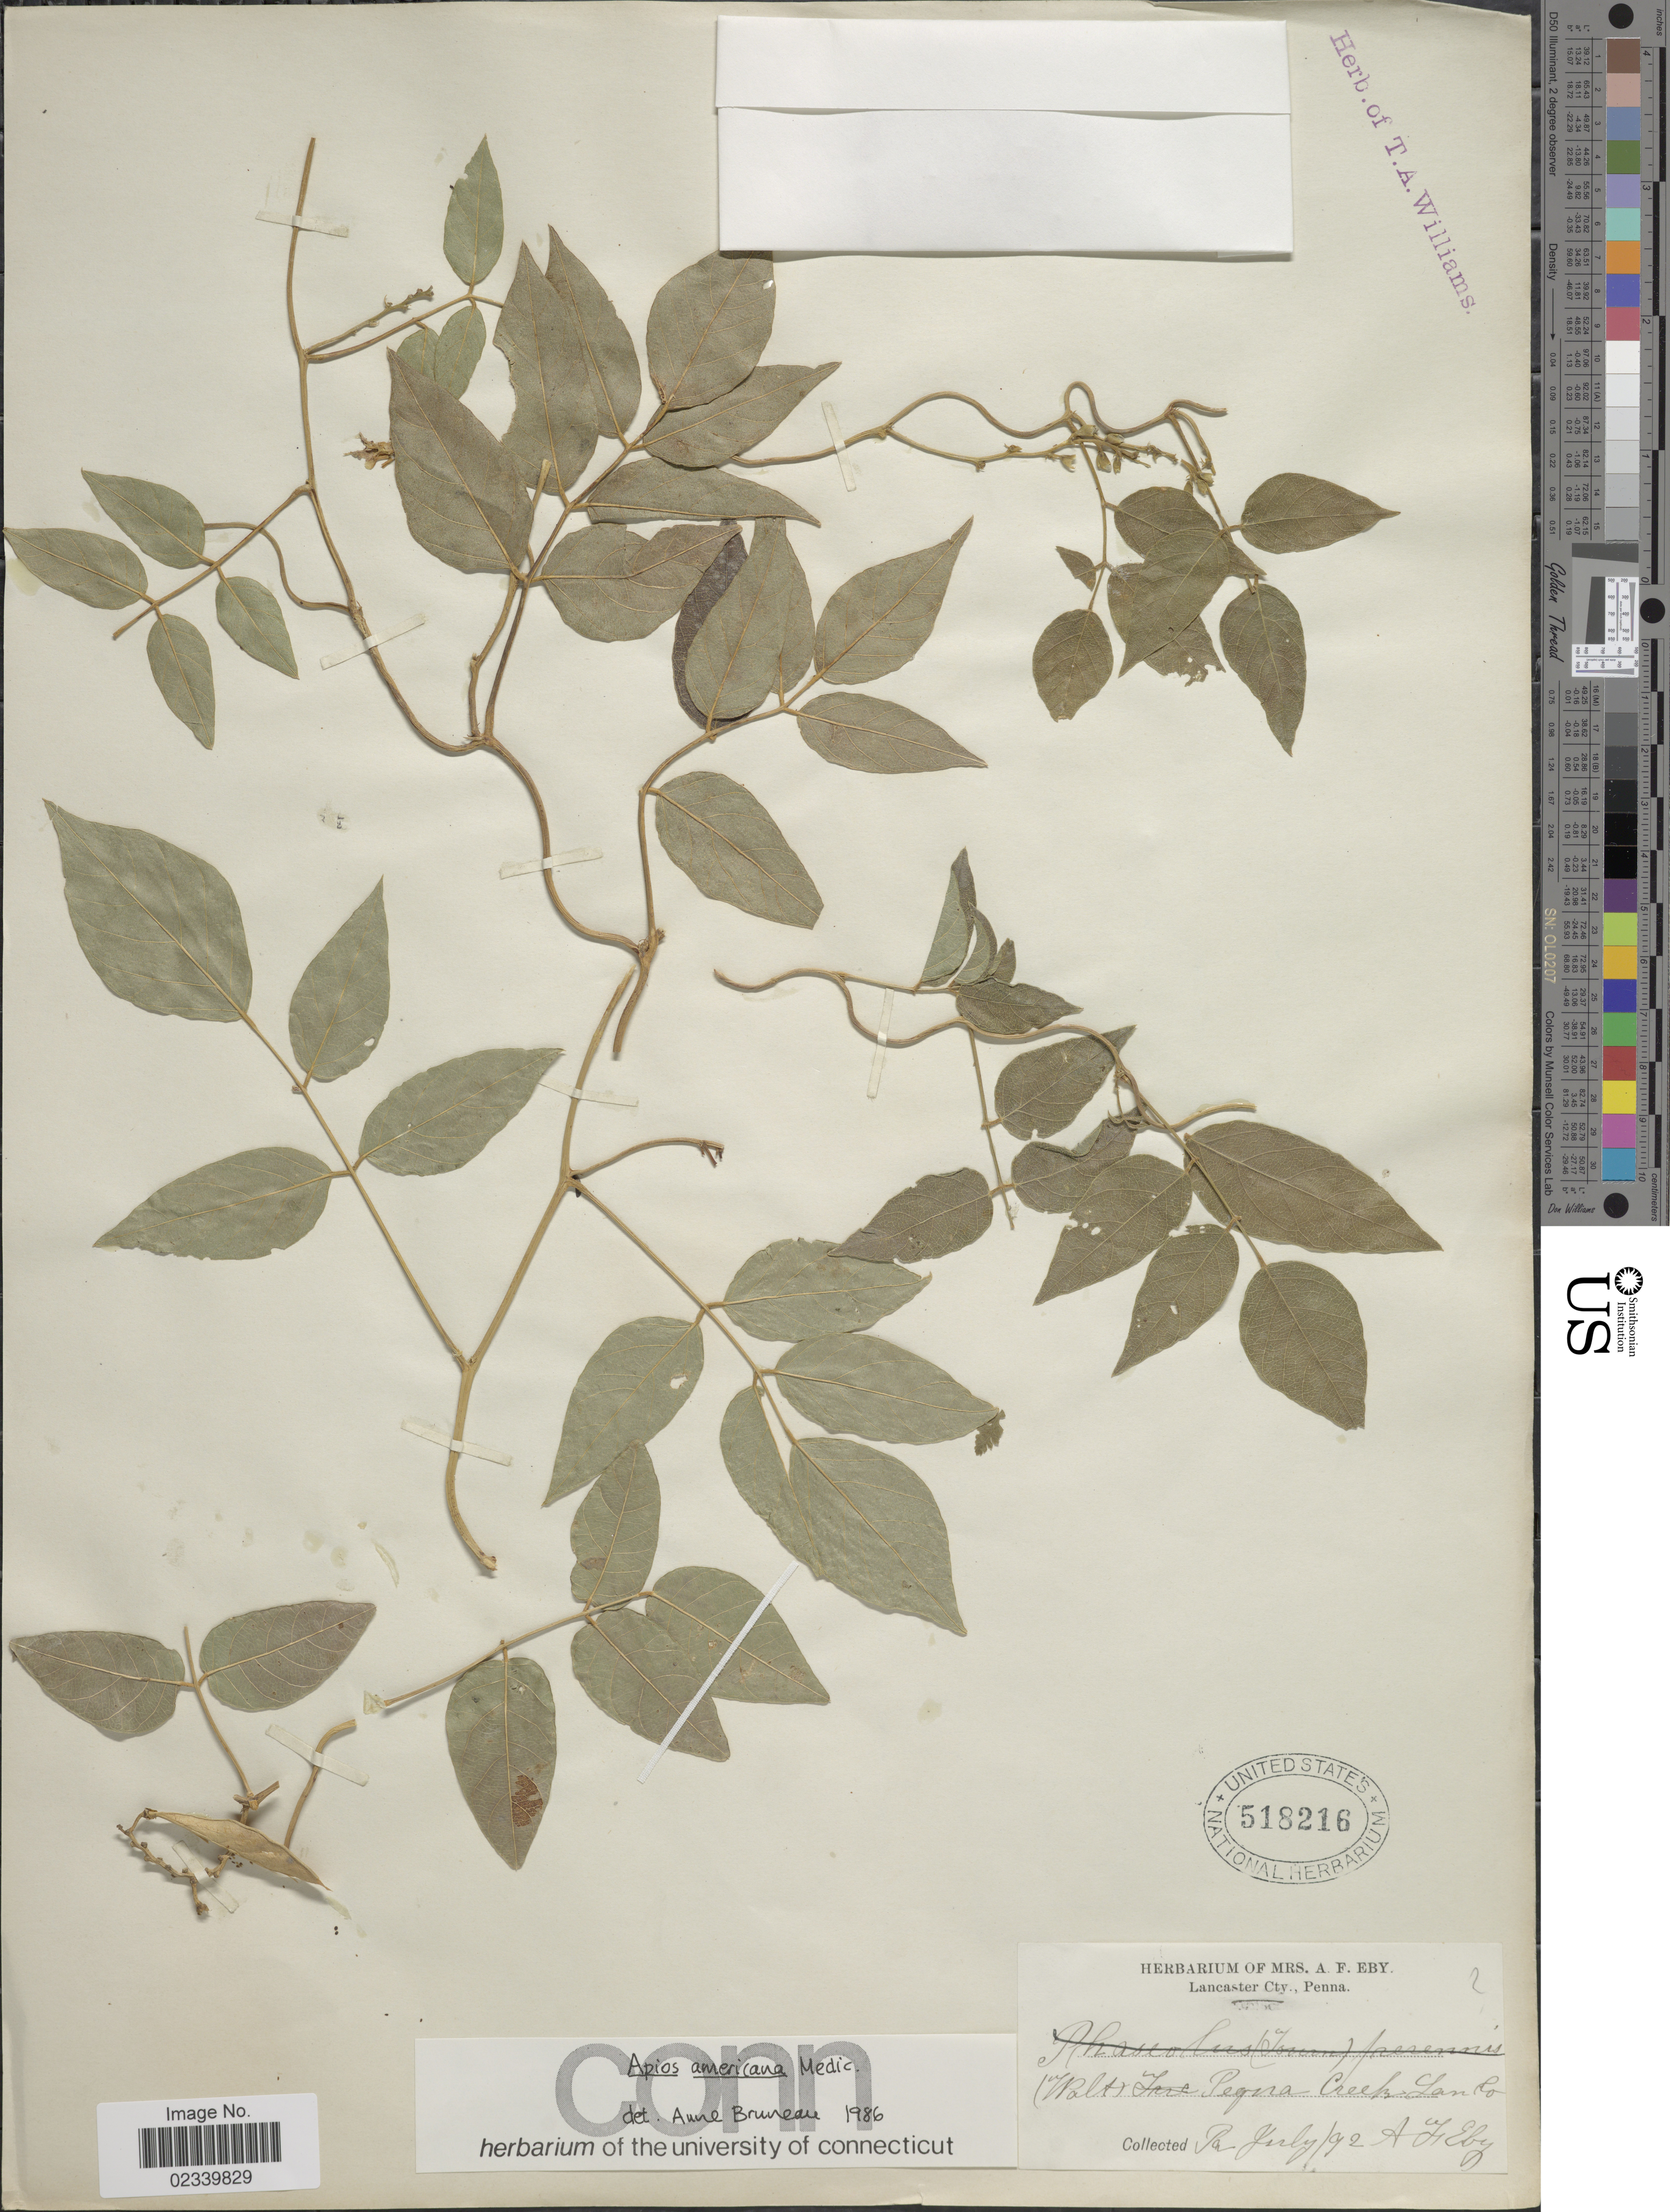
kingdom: Plantae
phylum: Tracheophyta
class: Magnoliopsida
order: Fabales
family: Fabaceae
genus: Apios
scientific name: Apios americana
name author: Medik.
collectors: A. F. Eby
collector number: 2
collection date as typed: Transcribed d/m/y: /7/92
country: United States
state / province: Pennsylvania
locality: Pa. (Walt) Pegna Creek Lan Co.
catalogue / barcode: US 518216